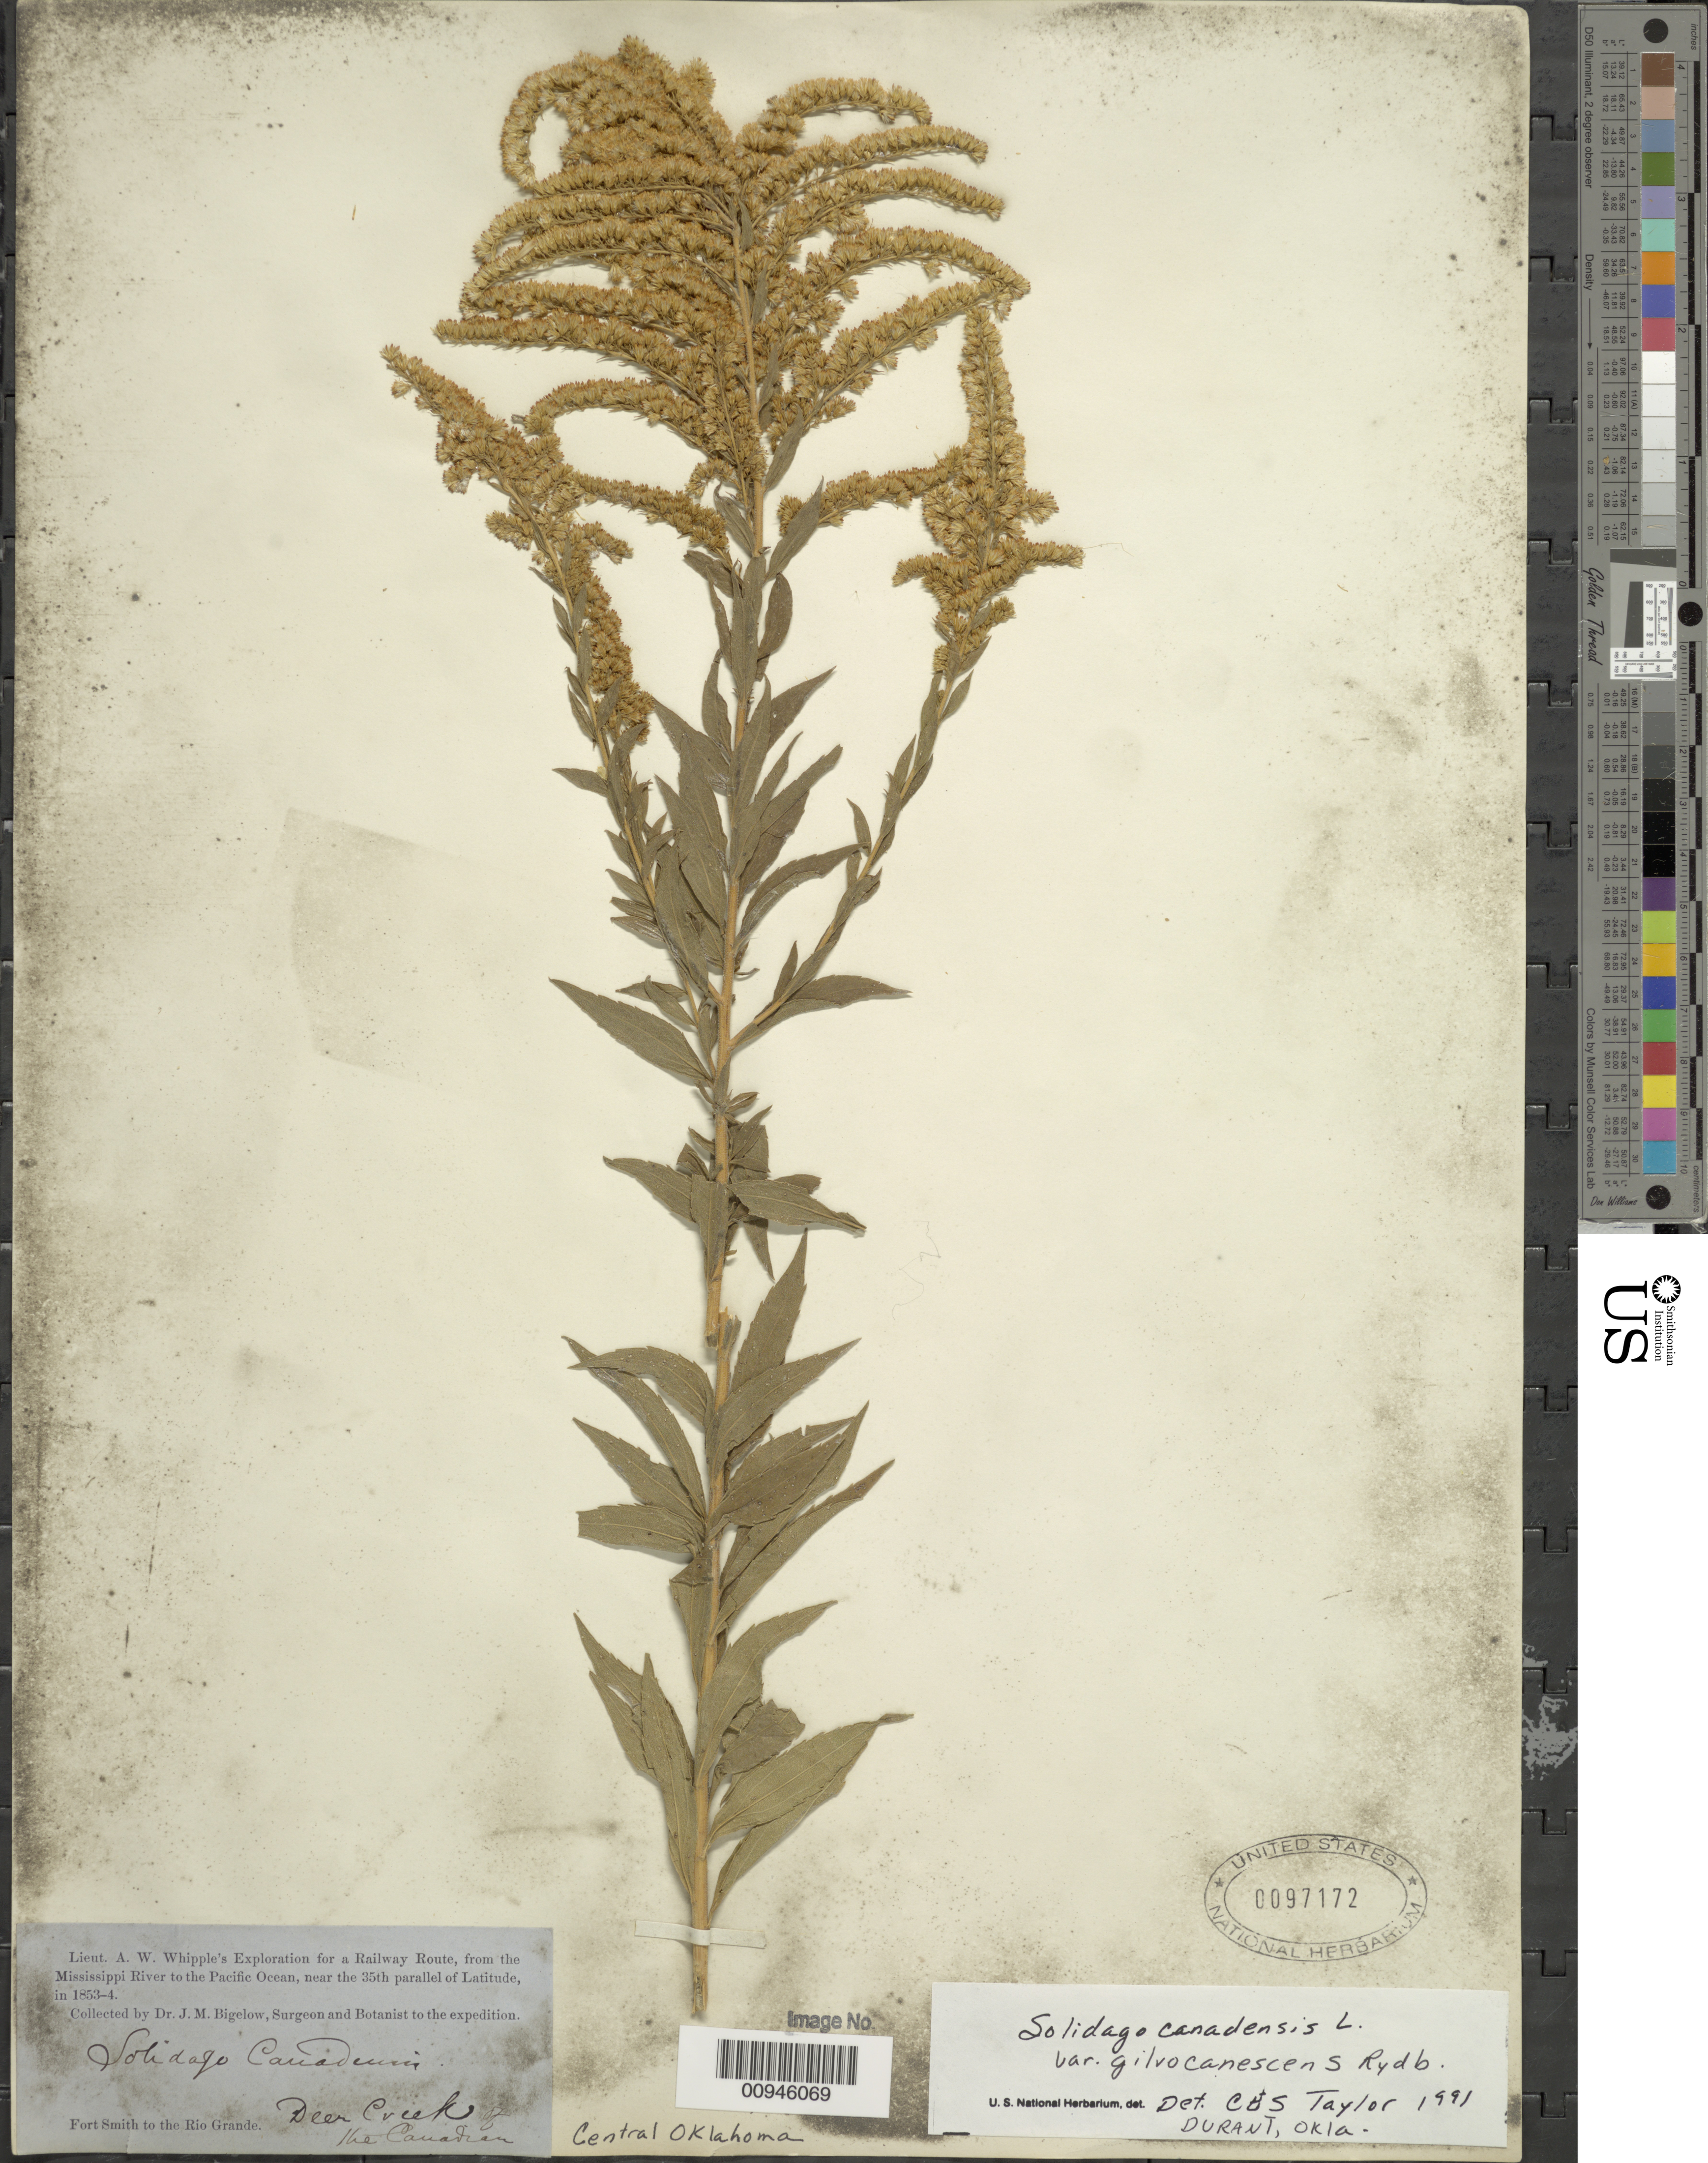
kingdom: Plantae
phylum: Tracheophyta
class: Magnoliopsida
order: Asterales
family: Asteraceae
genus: Solidago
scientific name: Solidago canadensis var. gilvocanescens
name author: Rydb.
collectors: J. M. Bigelow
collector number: s..n.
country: United States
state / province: Oklahoma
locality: Fort Smith to Rio Grande, Deer Creek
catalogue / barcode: US 97172